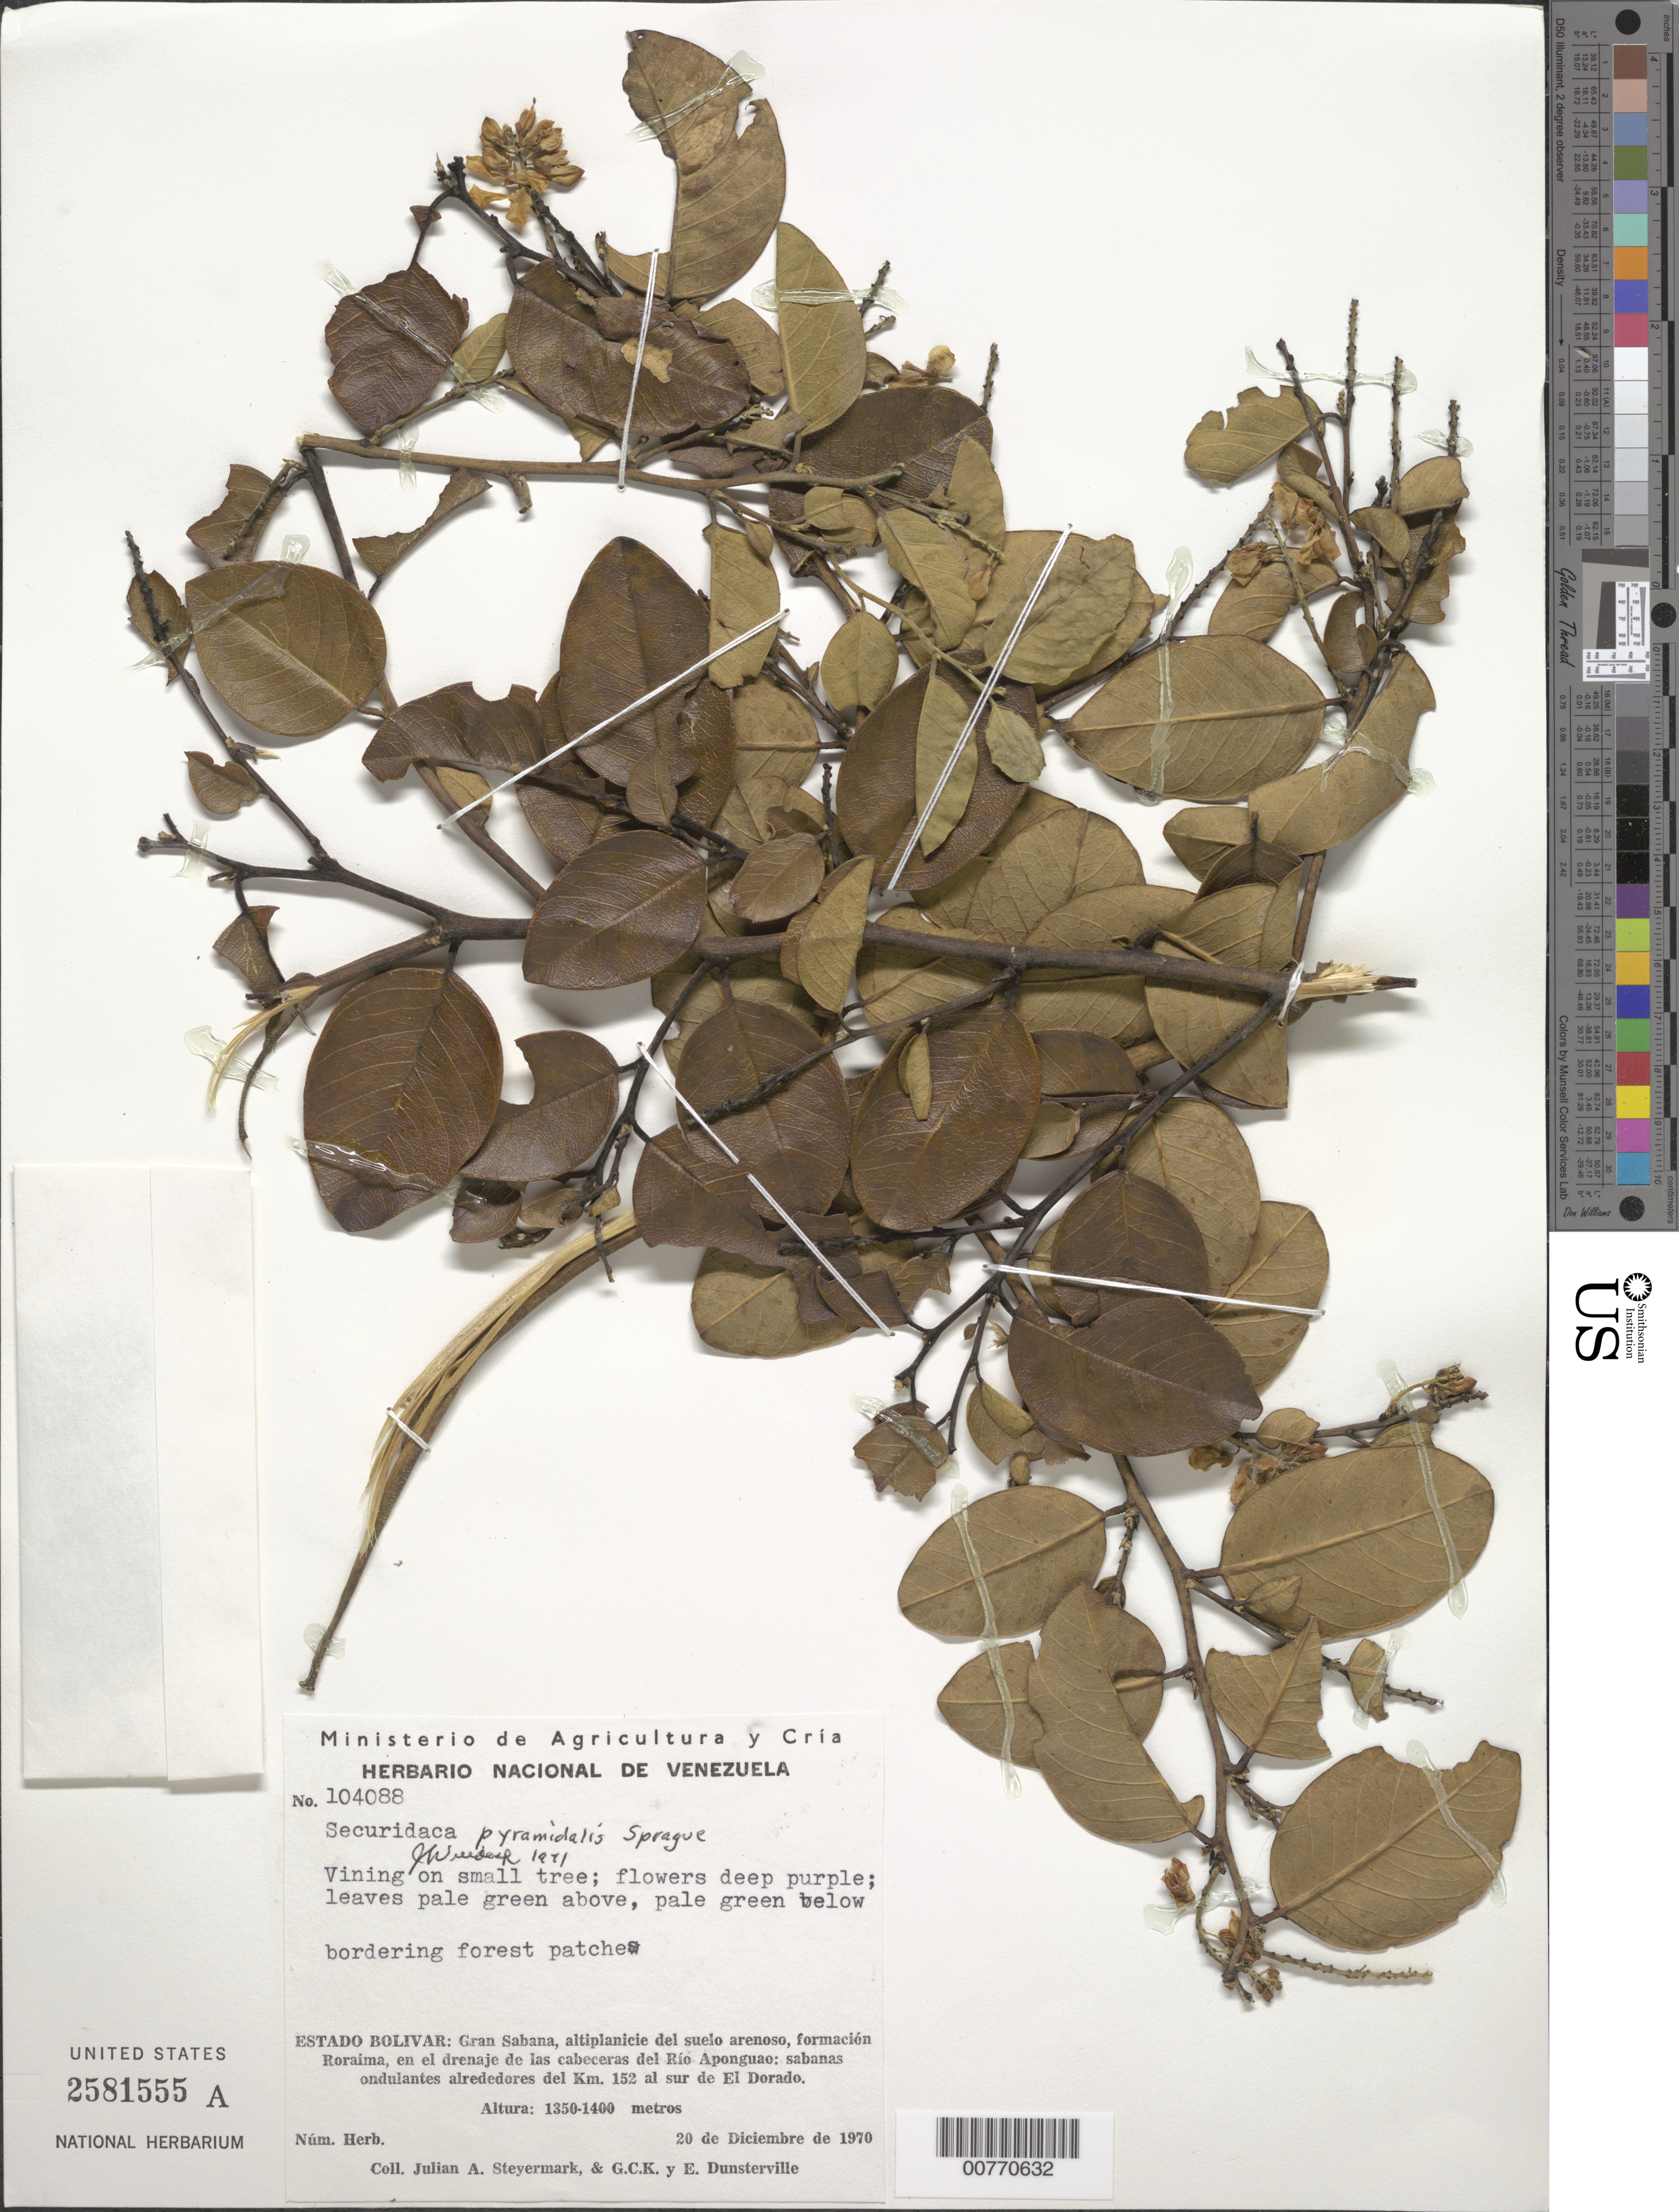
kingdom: Plantae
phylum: Tracheophyta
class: Magnoliopsida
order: Fabales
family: Polygalaceae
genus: Securidaca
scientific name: Securidaca pyramidalis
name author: Sprague ex Sandwith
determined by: Wurdack, John J., (US), US (UNITED STATES)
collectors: J. Steyermark, G. C. K. Dunsterville & E. Dunsterville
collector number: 104088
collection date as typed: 20-Dec-70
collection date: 1970-12-20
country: Venezuela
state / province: Bolívar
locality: Gran Sabana, Roraima, Río Aponguao, Arautá-parú, km 150 al sur de El Dorado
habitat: Bordering forest patches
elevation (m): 1350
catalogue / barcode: US 2581555A